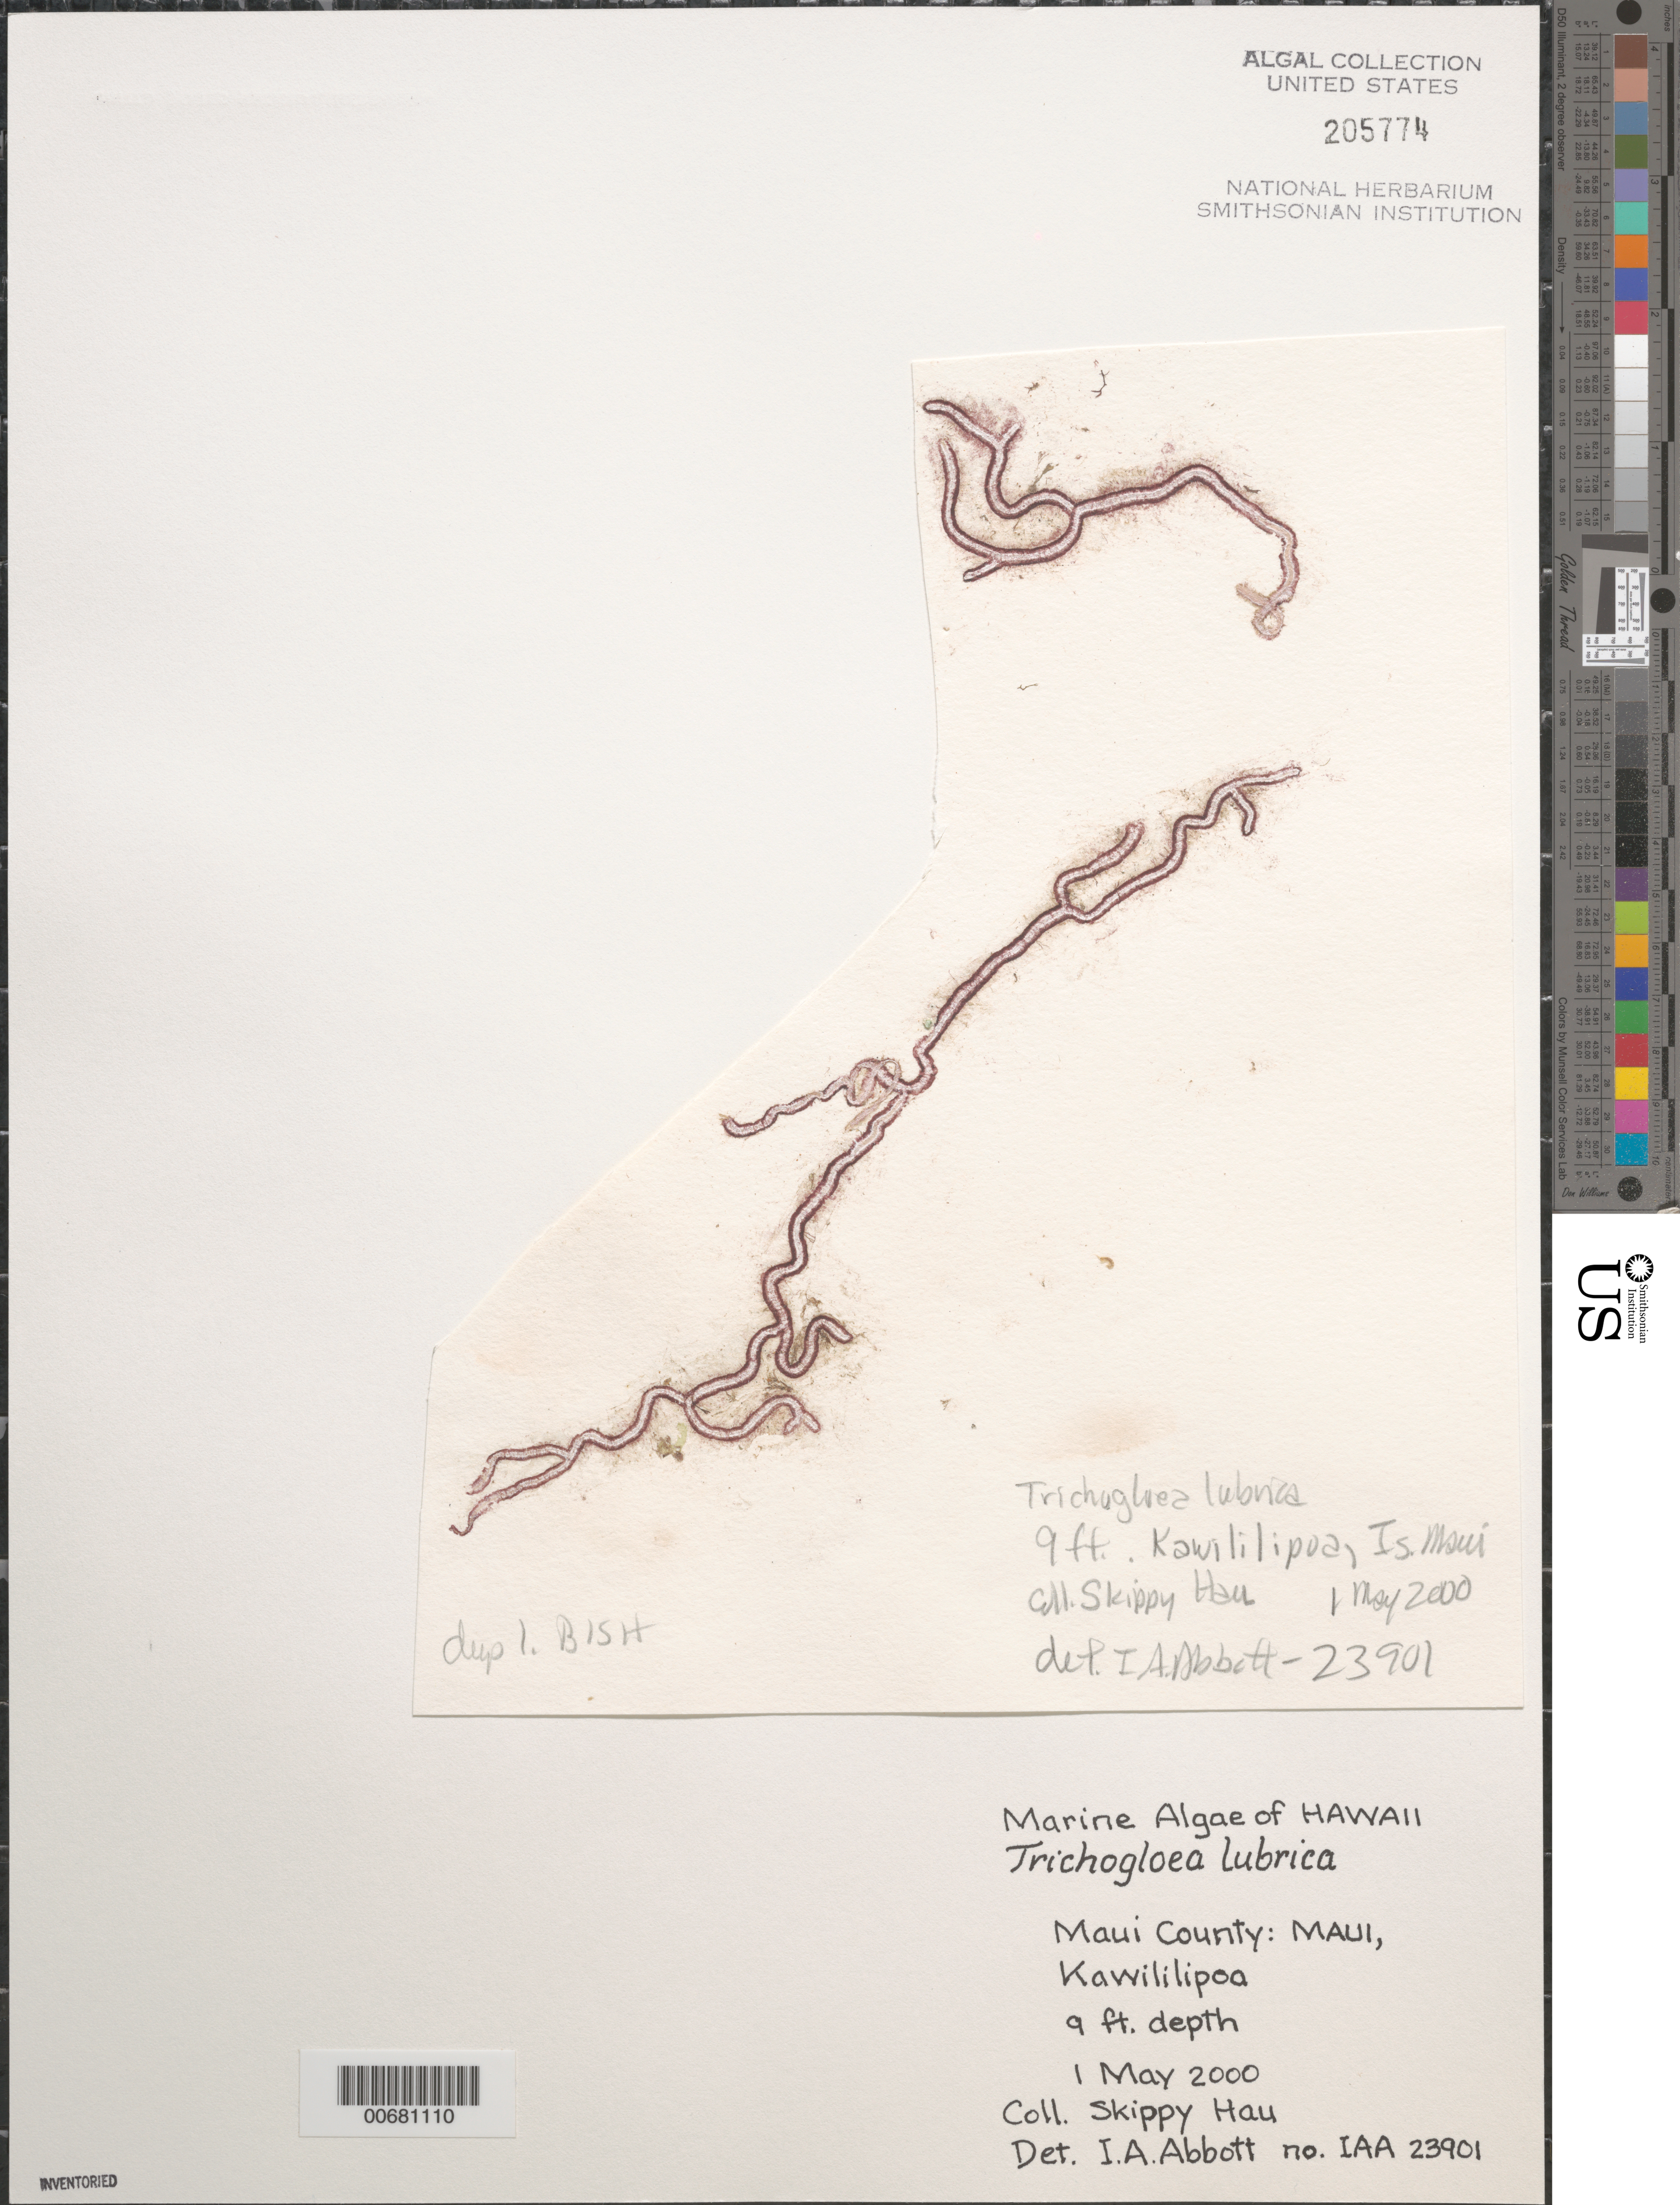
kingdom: Plantae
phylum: Rhodophyta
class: Florideophyceae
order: Nemaliales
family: Liagoraceae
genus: Trichogloea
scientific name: Trichogloea lubrica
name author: J. Agardh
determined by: Abbott, Isabella A.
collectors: S. Hau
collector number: IAA 23901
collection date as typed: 01 May 2000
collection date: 2000-05-01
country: United States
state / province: Hawaii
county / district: Maui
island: Maui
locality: Kawililipoa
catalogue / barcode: US 205774